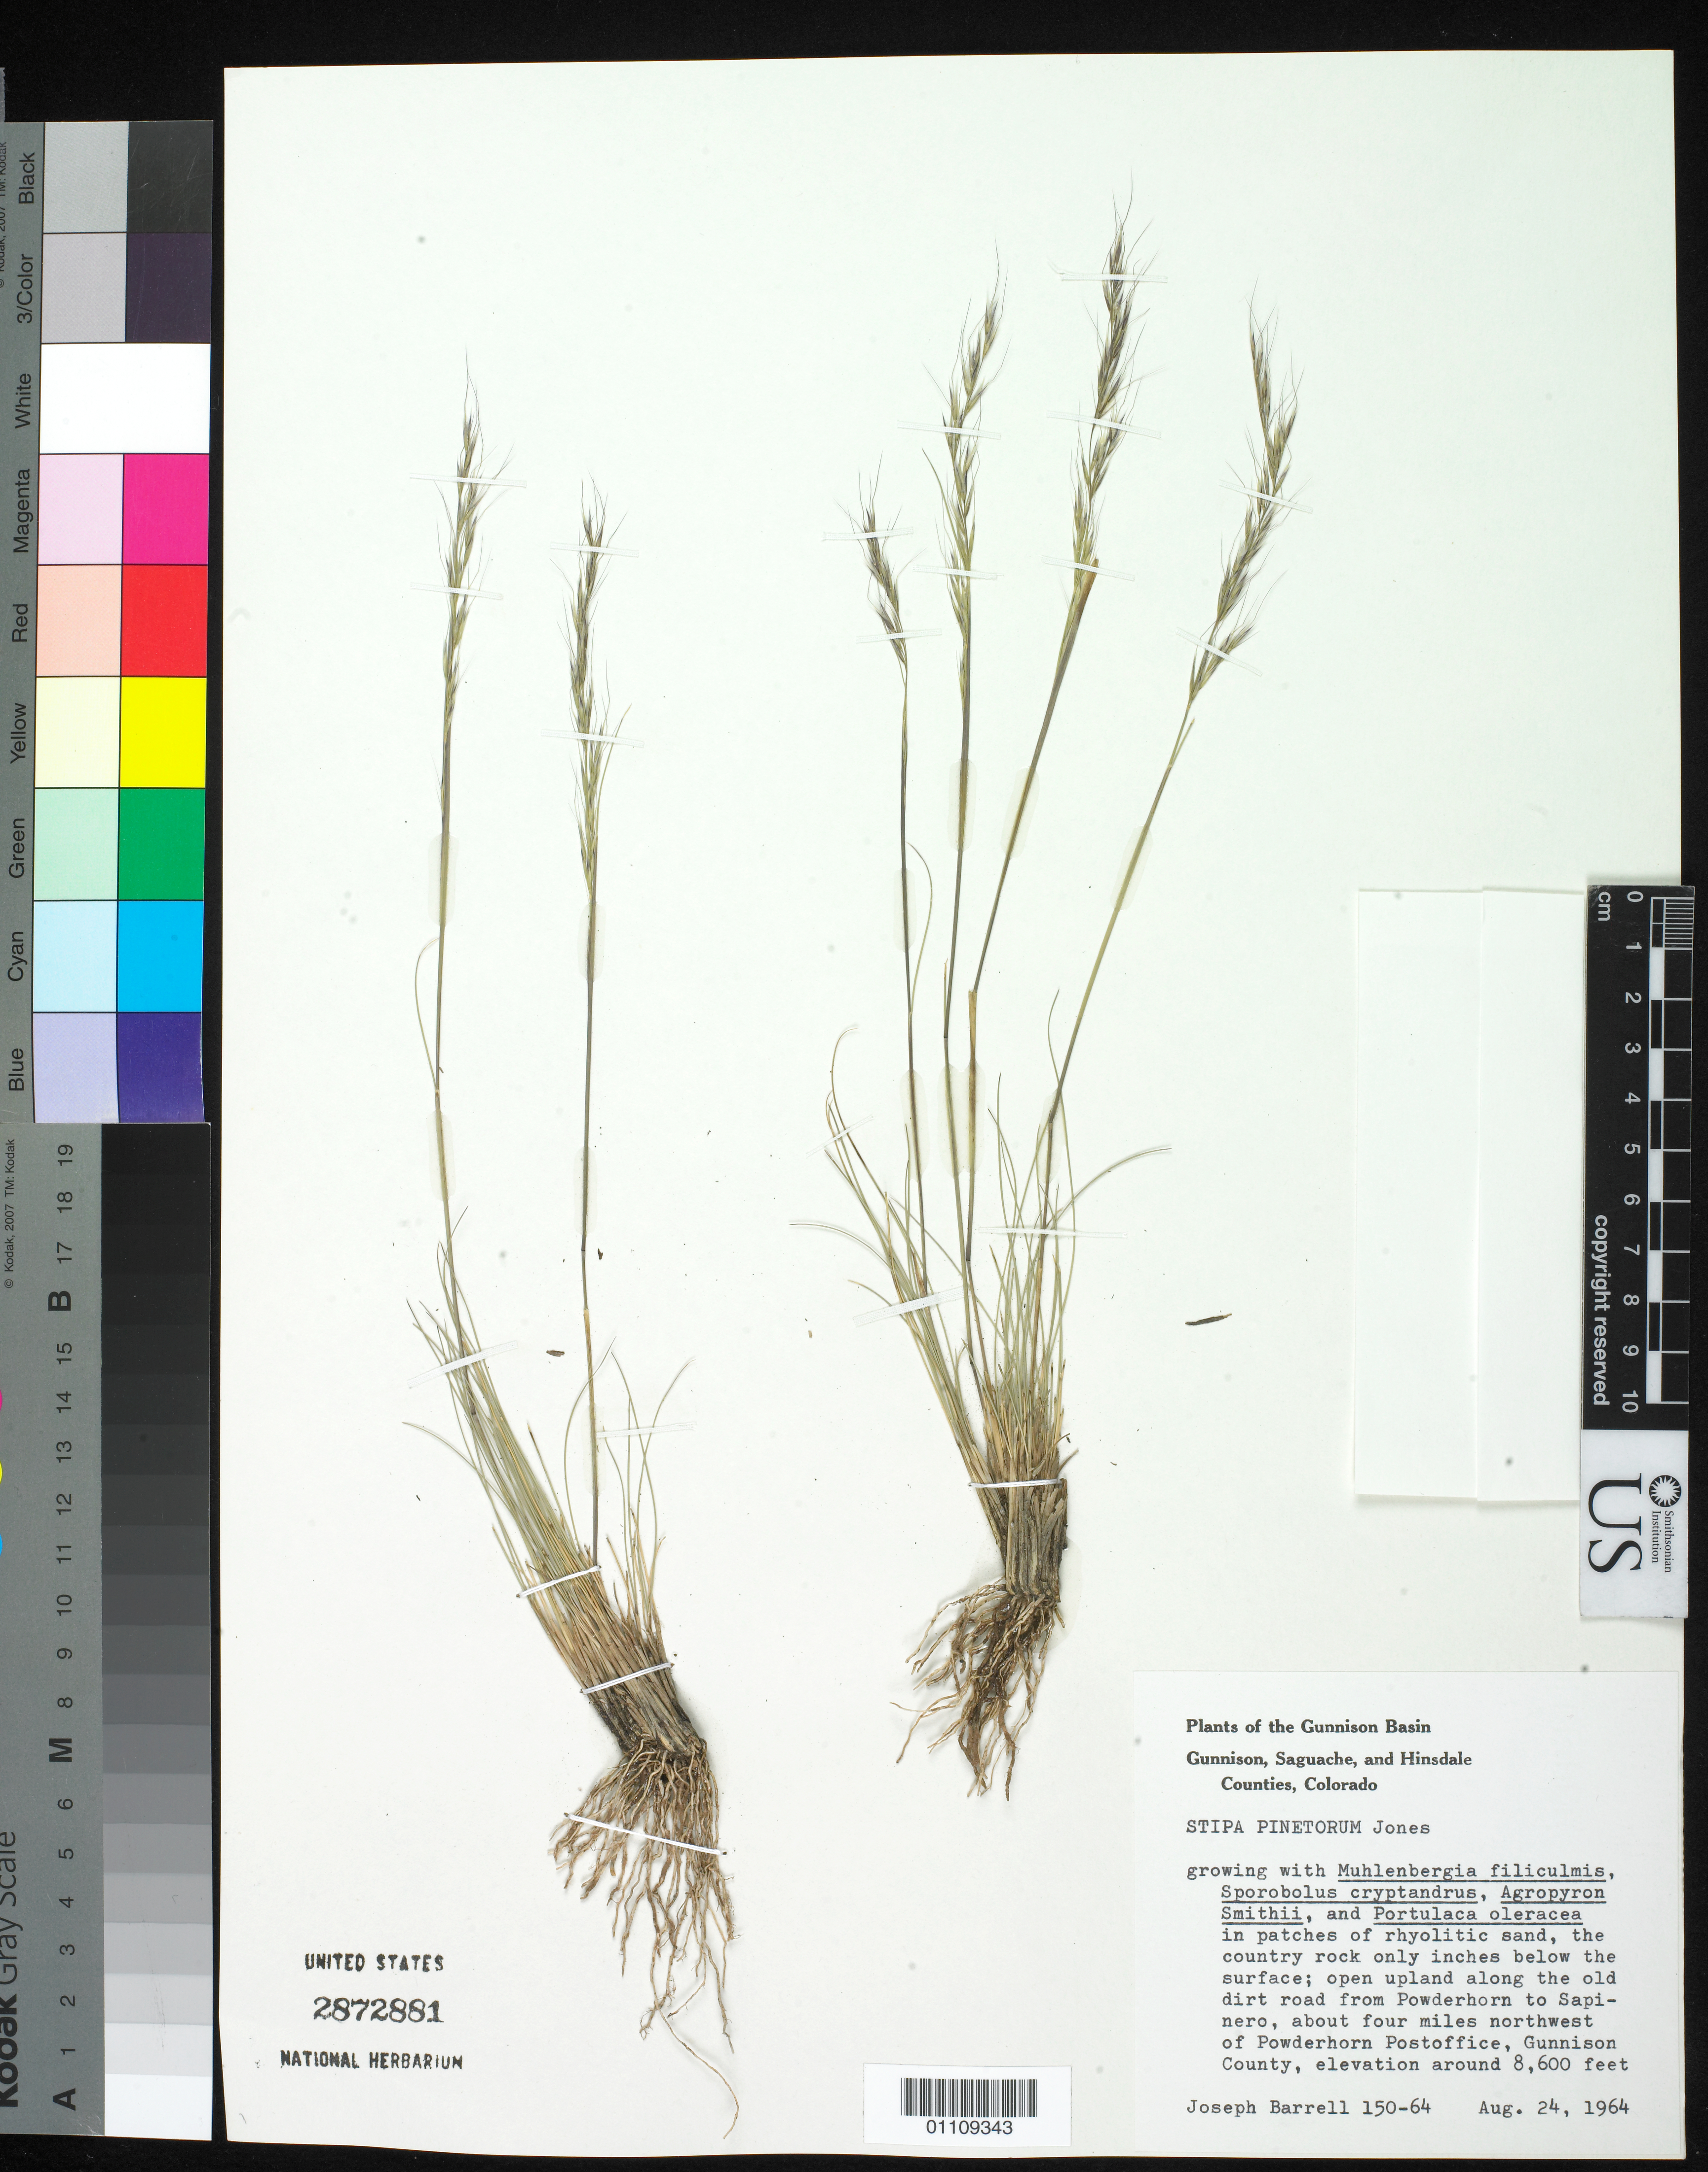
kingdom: Plantae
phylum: Tracheophyta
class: Liliopsida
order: Poales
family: Poaceae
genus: Eriocoma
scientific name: Eriocoma pinetorum ined.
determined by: Poaceae Reorganization Project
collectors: J. Barrell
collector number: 150-64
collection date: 1964-08-24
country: United States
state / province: Colorado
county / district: Gunnison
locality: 4 mi. NW of Powderhorn Postoffice.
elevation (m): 2621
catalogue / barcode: US 2872881